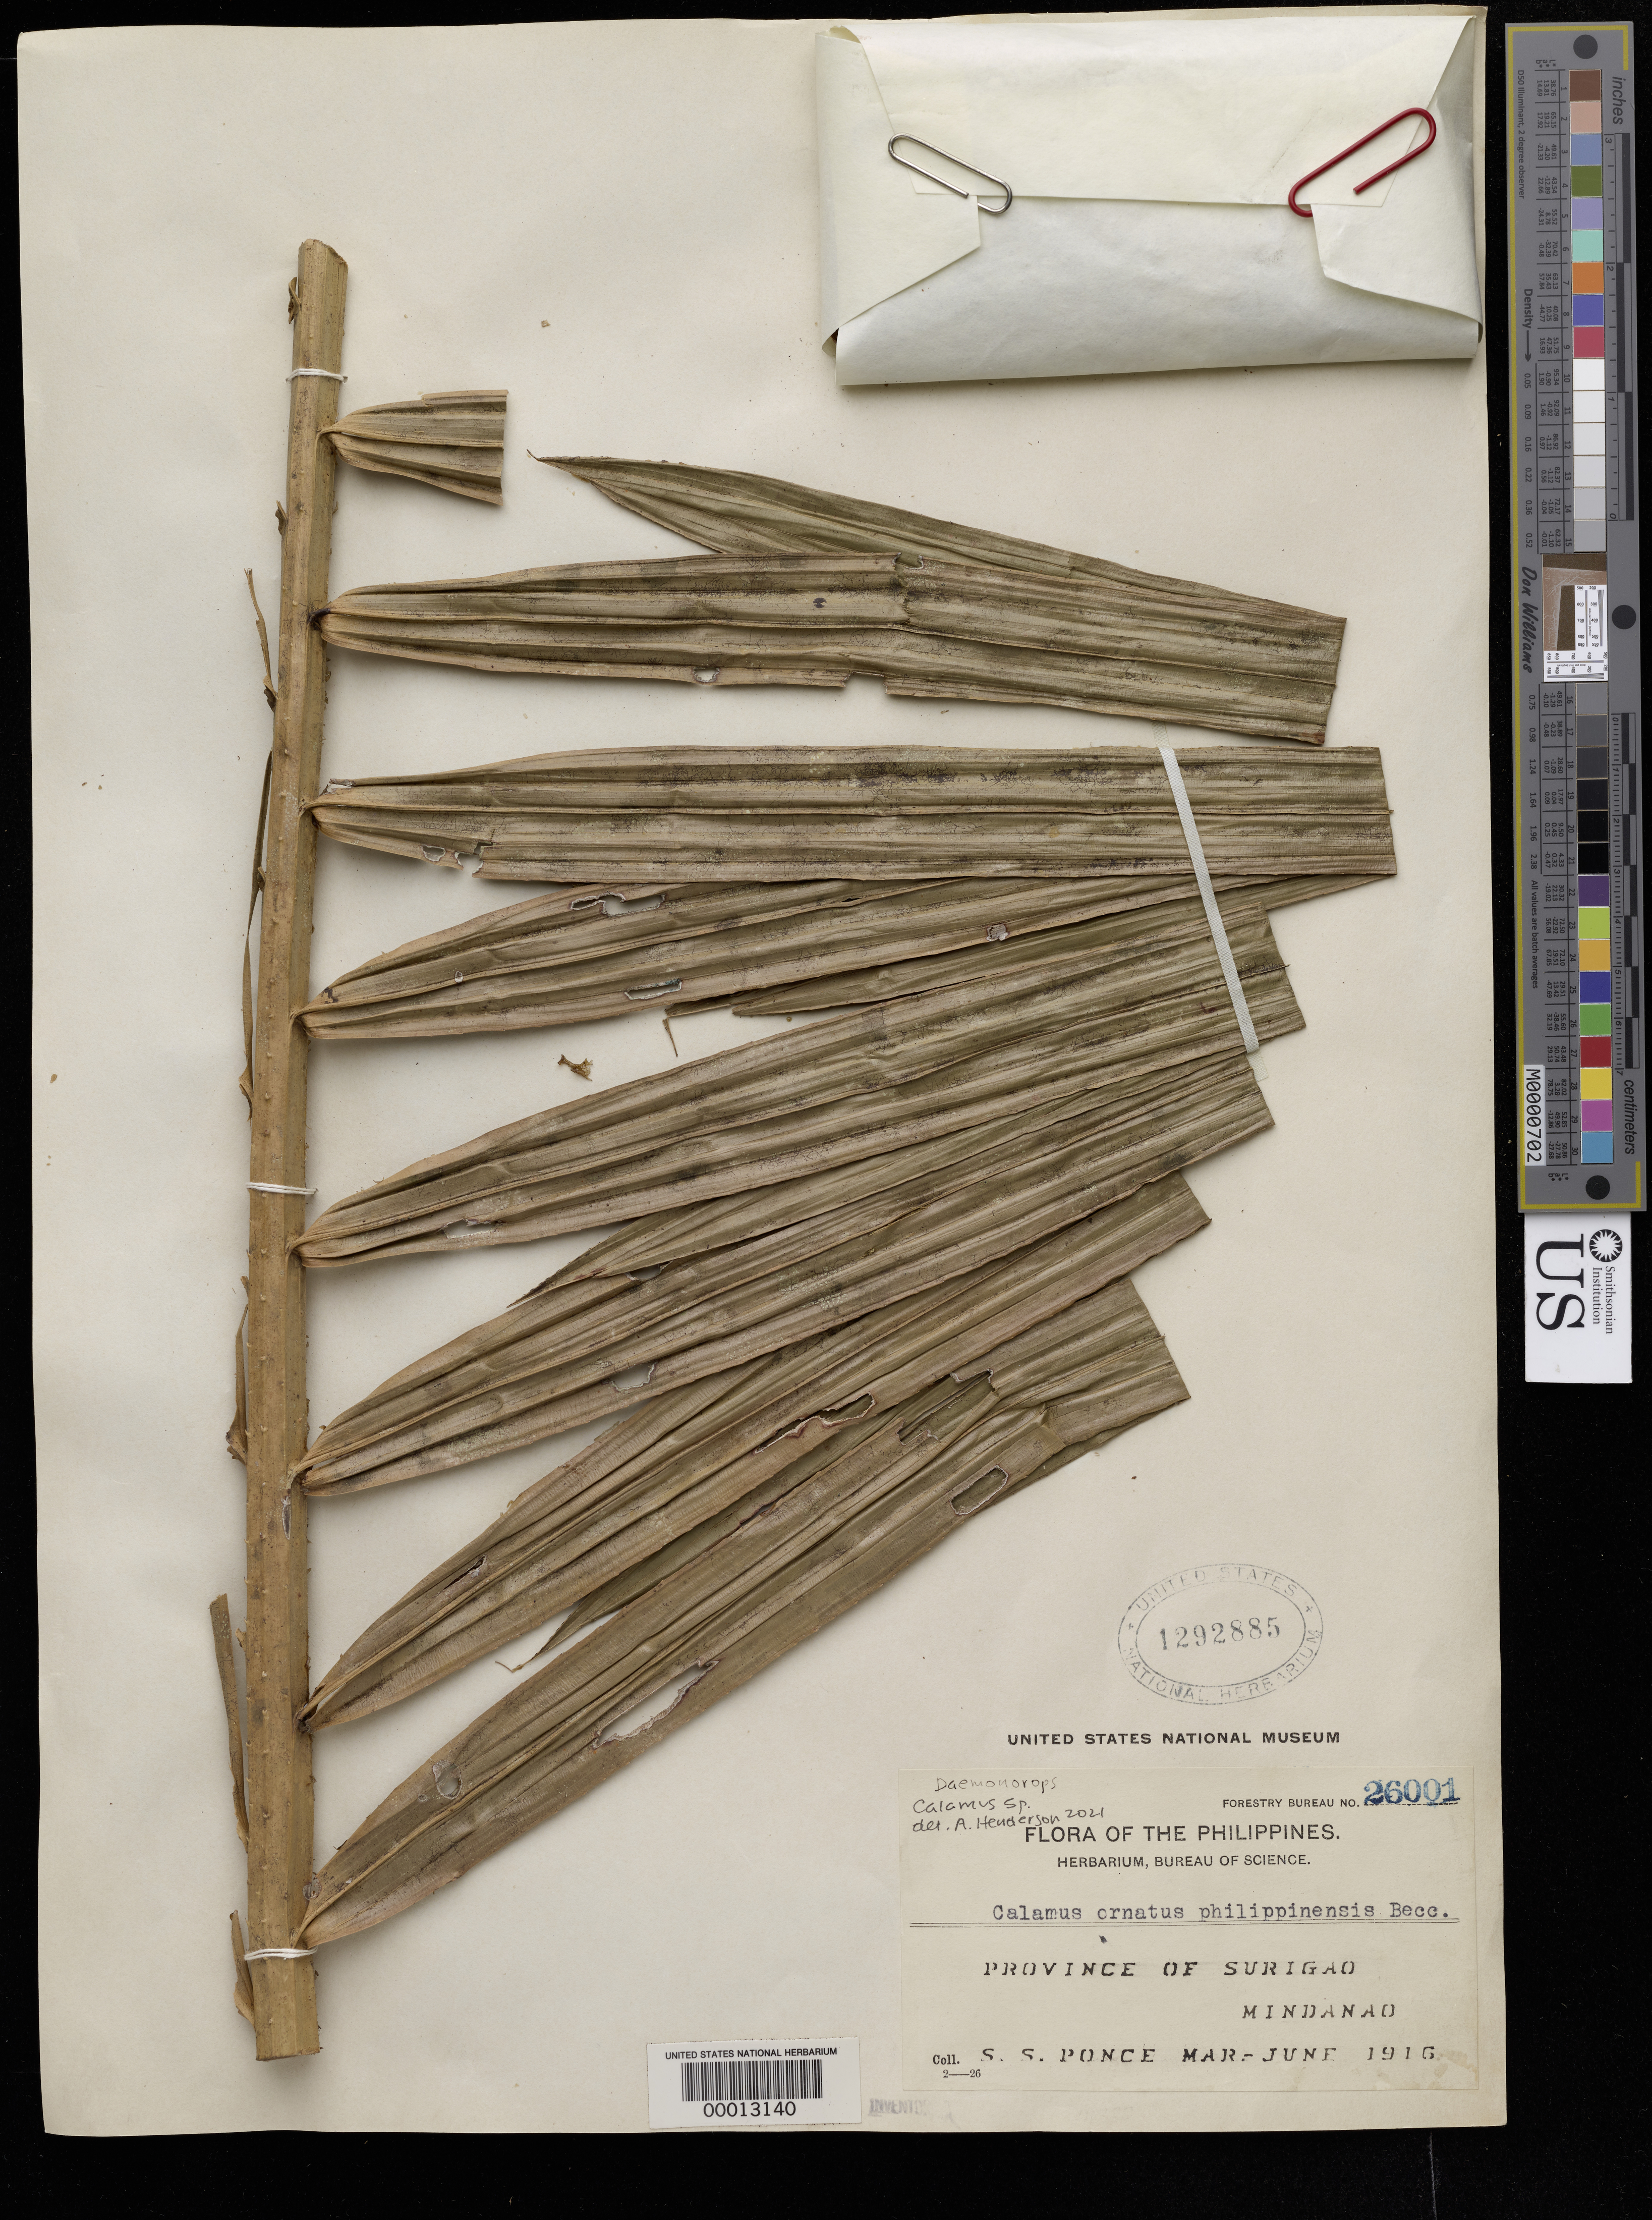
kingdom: Plantae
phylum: Tracheophyta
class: Liliopsida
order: Arecales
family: Arecaceae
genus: Calamus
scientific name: Calamus sp.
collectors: S. Ponce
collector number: Forestry Bureau 26001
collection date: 1916-03/1916-06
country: Philippines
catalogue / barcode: US 1292885